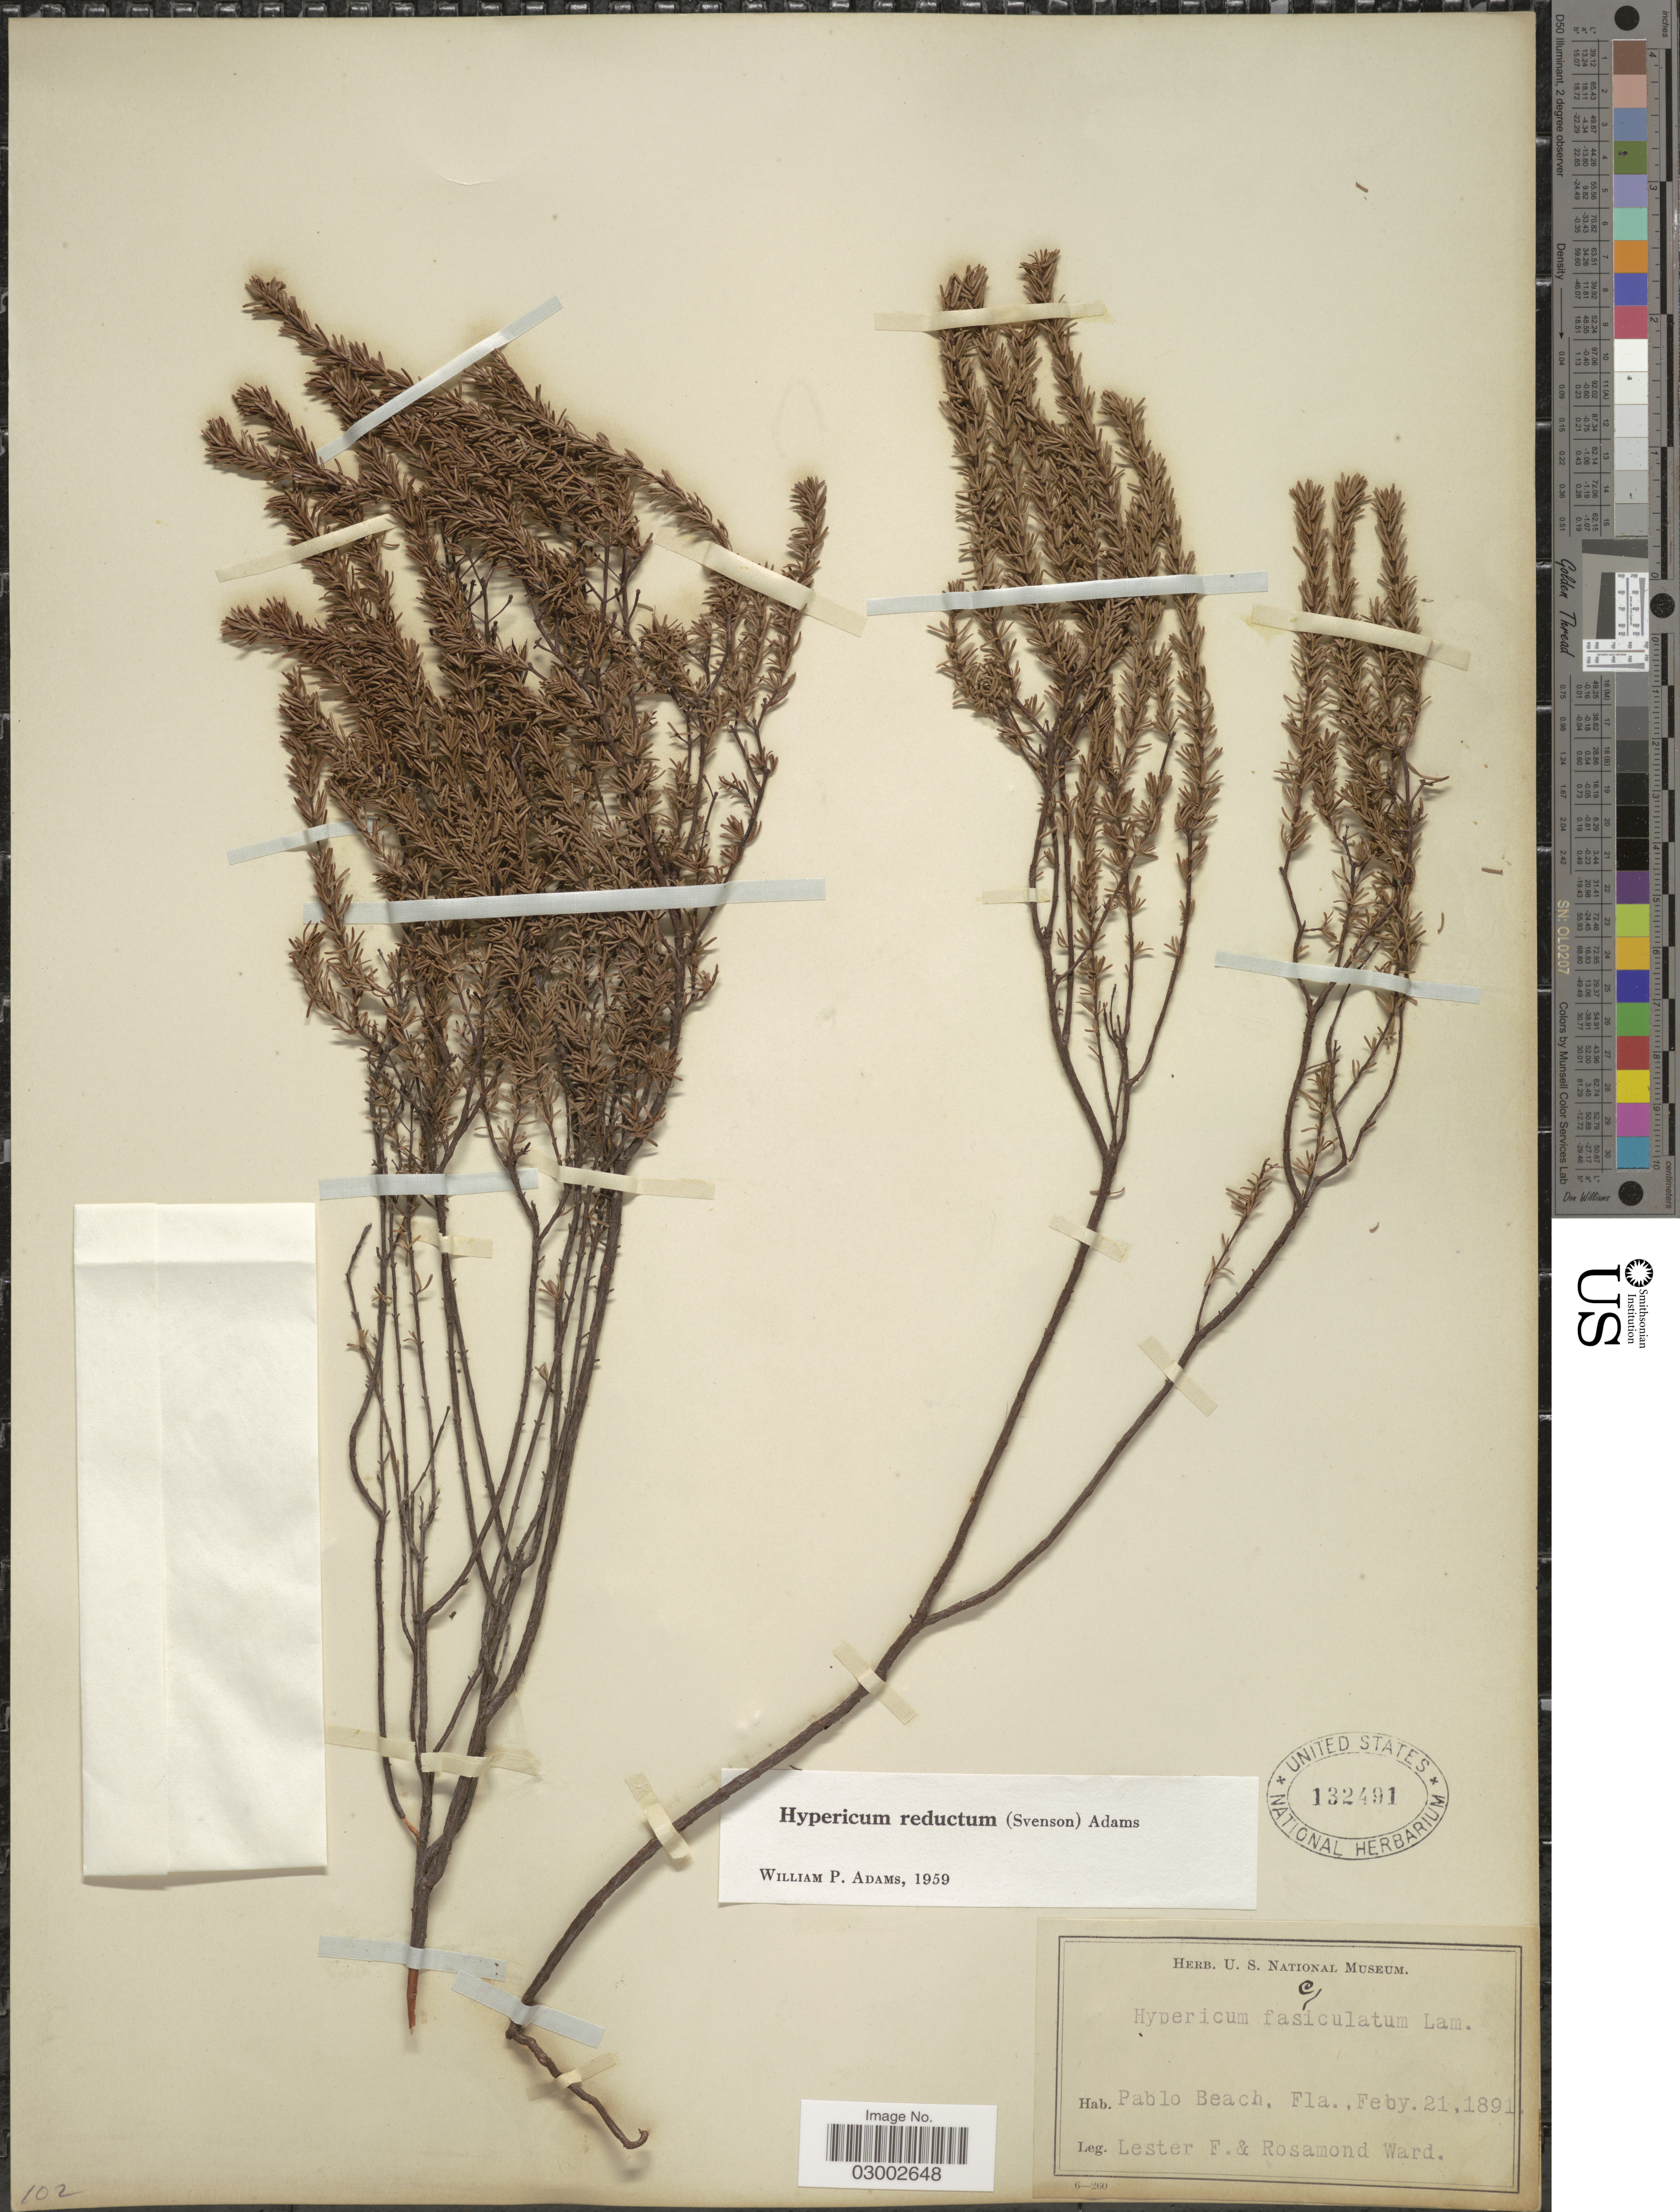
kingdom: Plantae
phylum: Tracheophyta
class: Magnoliopsida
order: Malpighiales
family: Hypericaceae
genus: Hypericum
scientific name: Hypericum tenuifolium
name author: Pursh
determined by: Strong, Mark T., (BOT), Smithsonian Institution - National Museum of Natural History (UNITED STATES)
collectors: L. F. Ward & R. Ward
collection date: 1891-02-21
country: United States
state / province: Florida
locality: Pablo Beach.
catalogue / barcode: US 132491